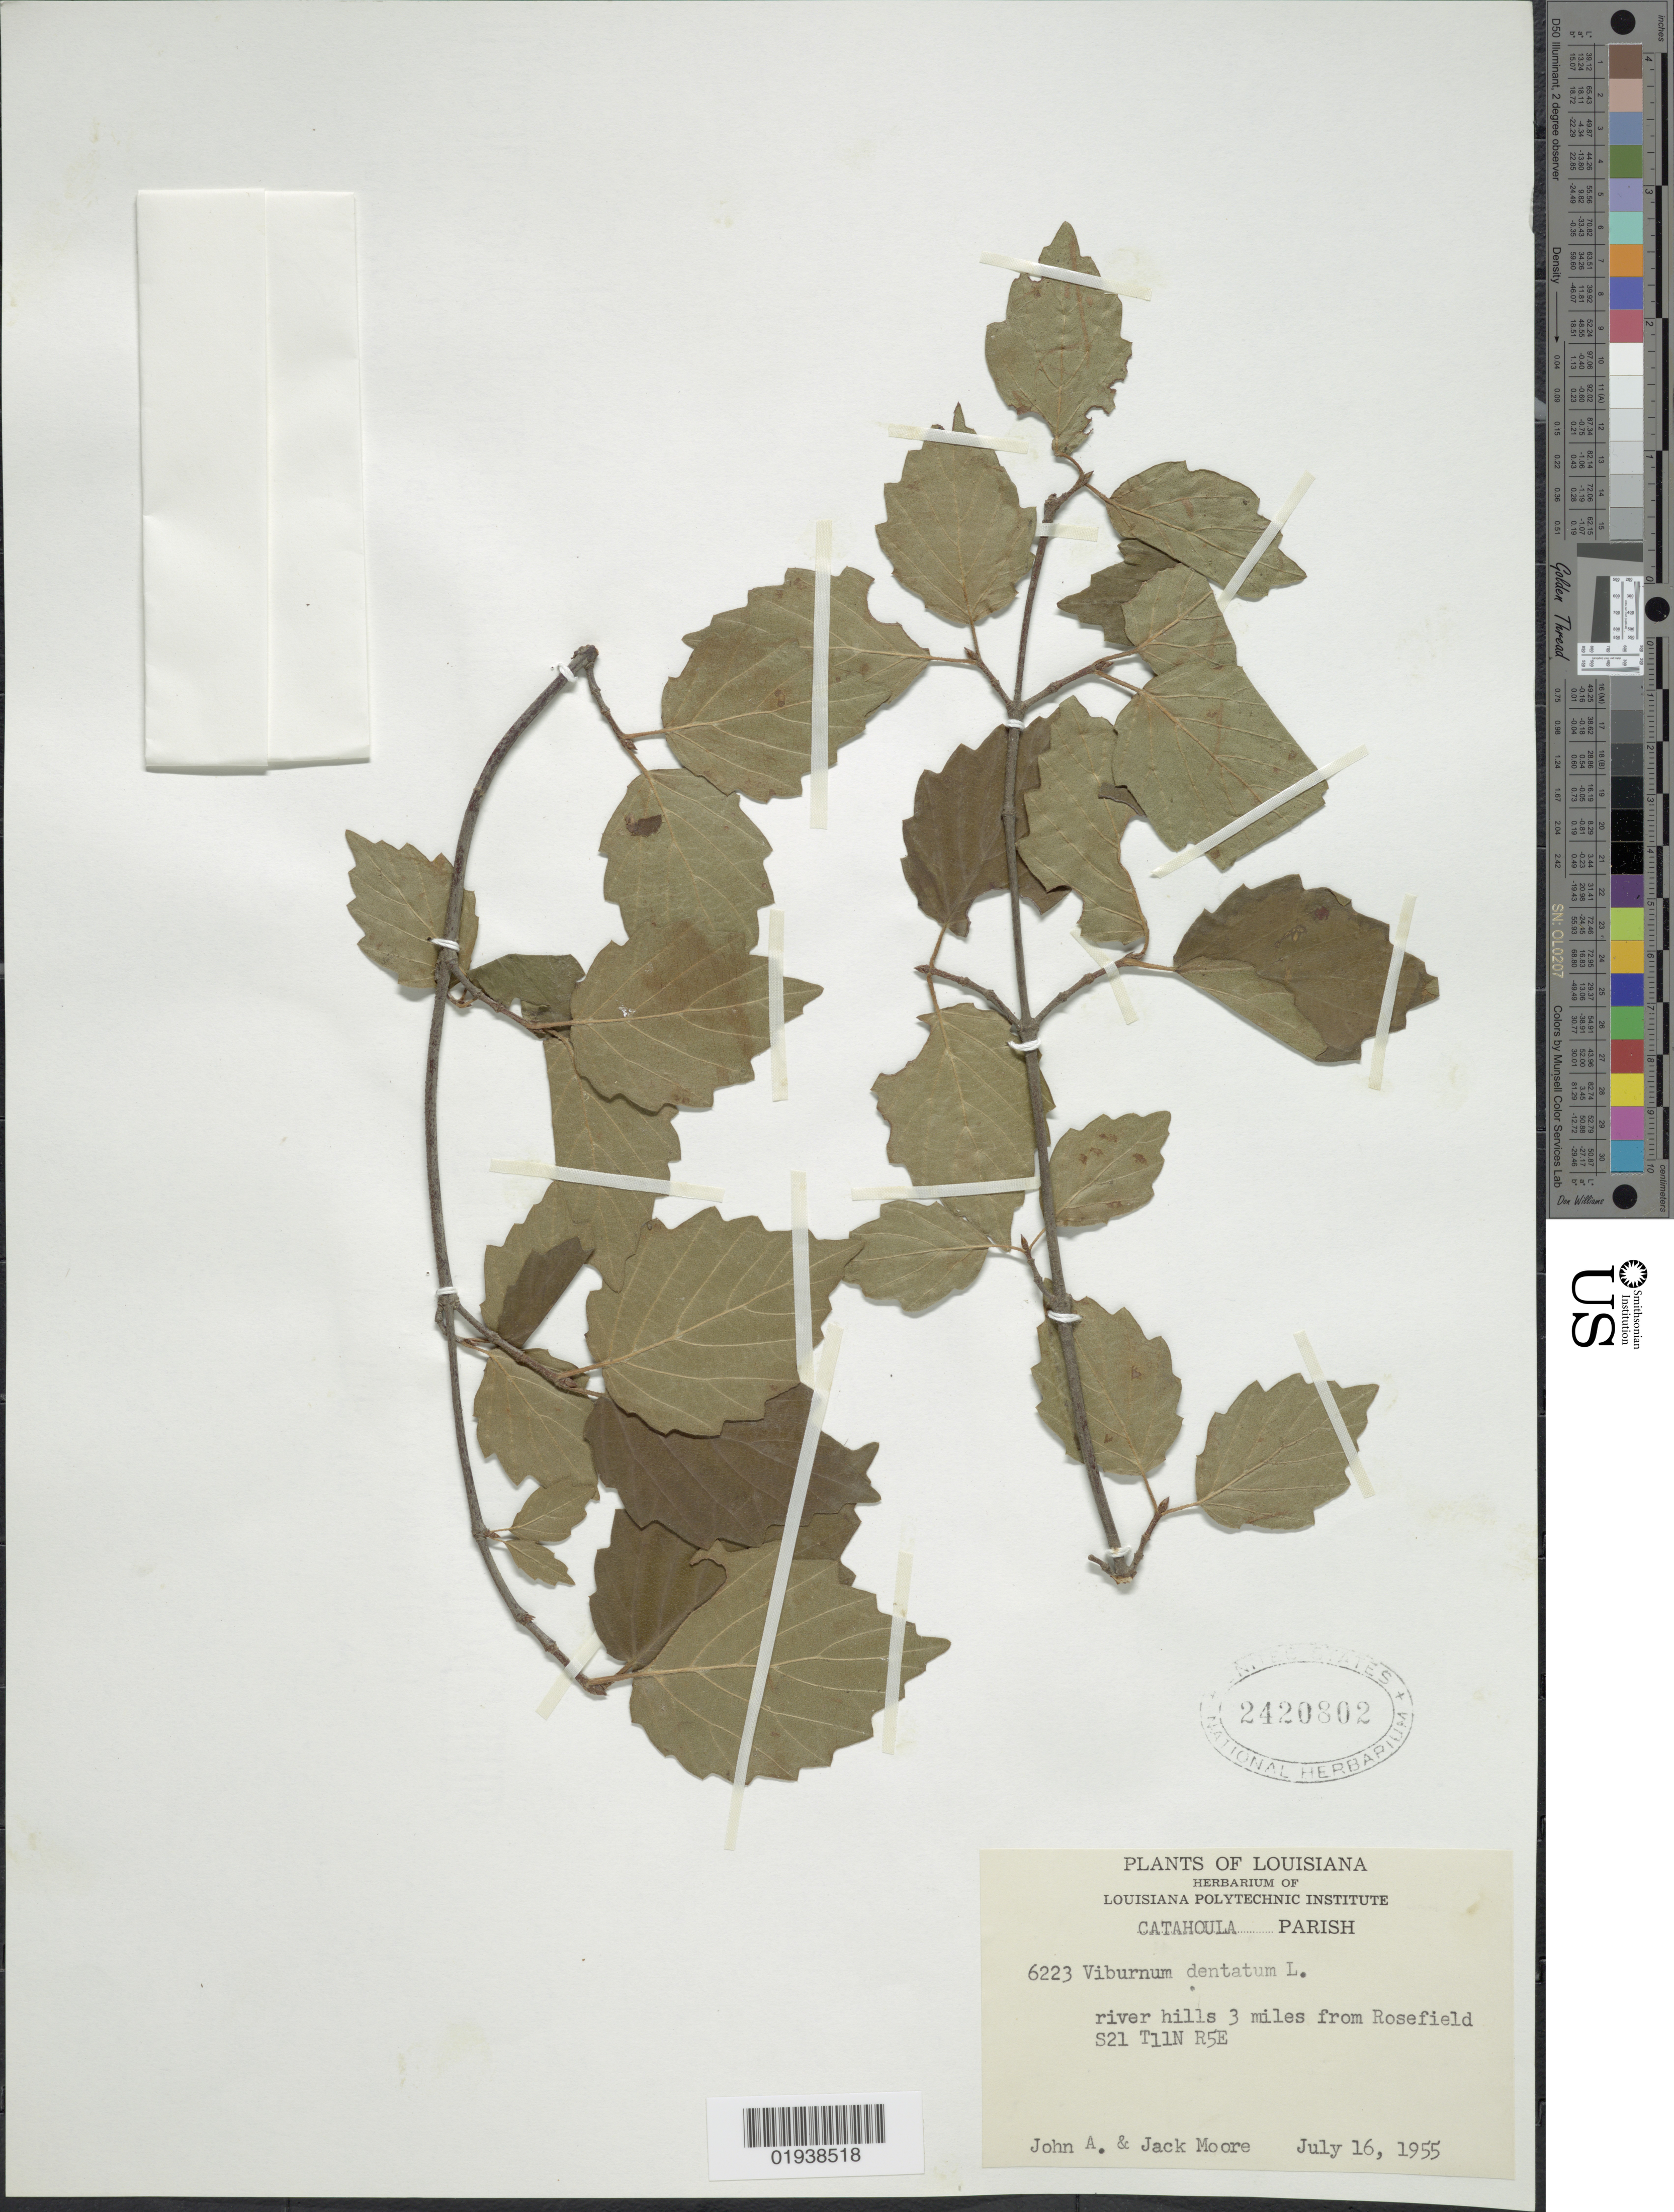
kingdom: Plantae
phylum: Tracheophyta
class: Magnoliopsida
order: Dipsacales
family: Viburnaceae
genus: Viburnum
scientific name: Viburnum dentatum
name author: L.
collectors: J. A. Moore & J. Moore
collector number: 6223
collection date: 1955-07-16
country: United States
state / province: Louisiana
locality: Catahoula Parish, river hills 3 miles from Rosefield S21 T11N R5E.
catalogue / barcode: US 2420802